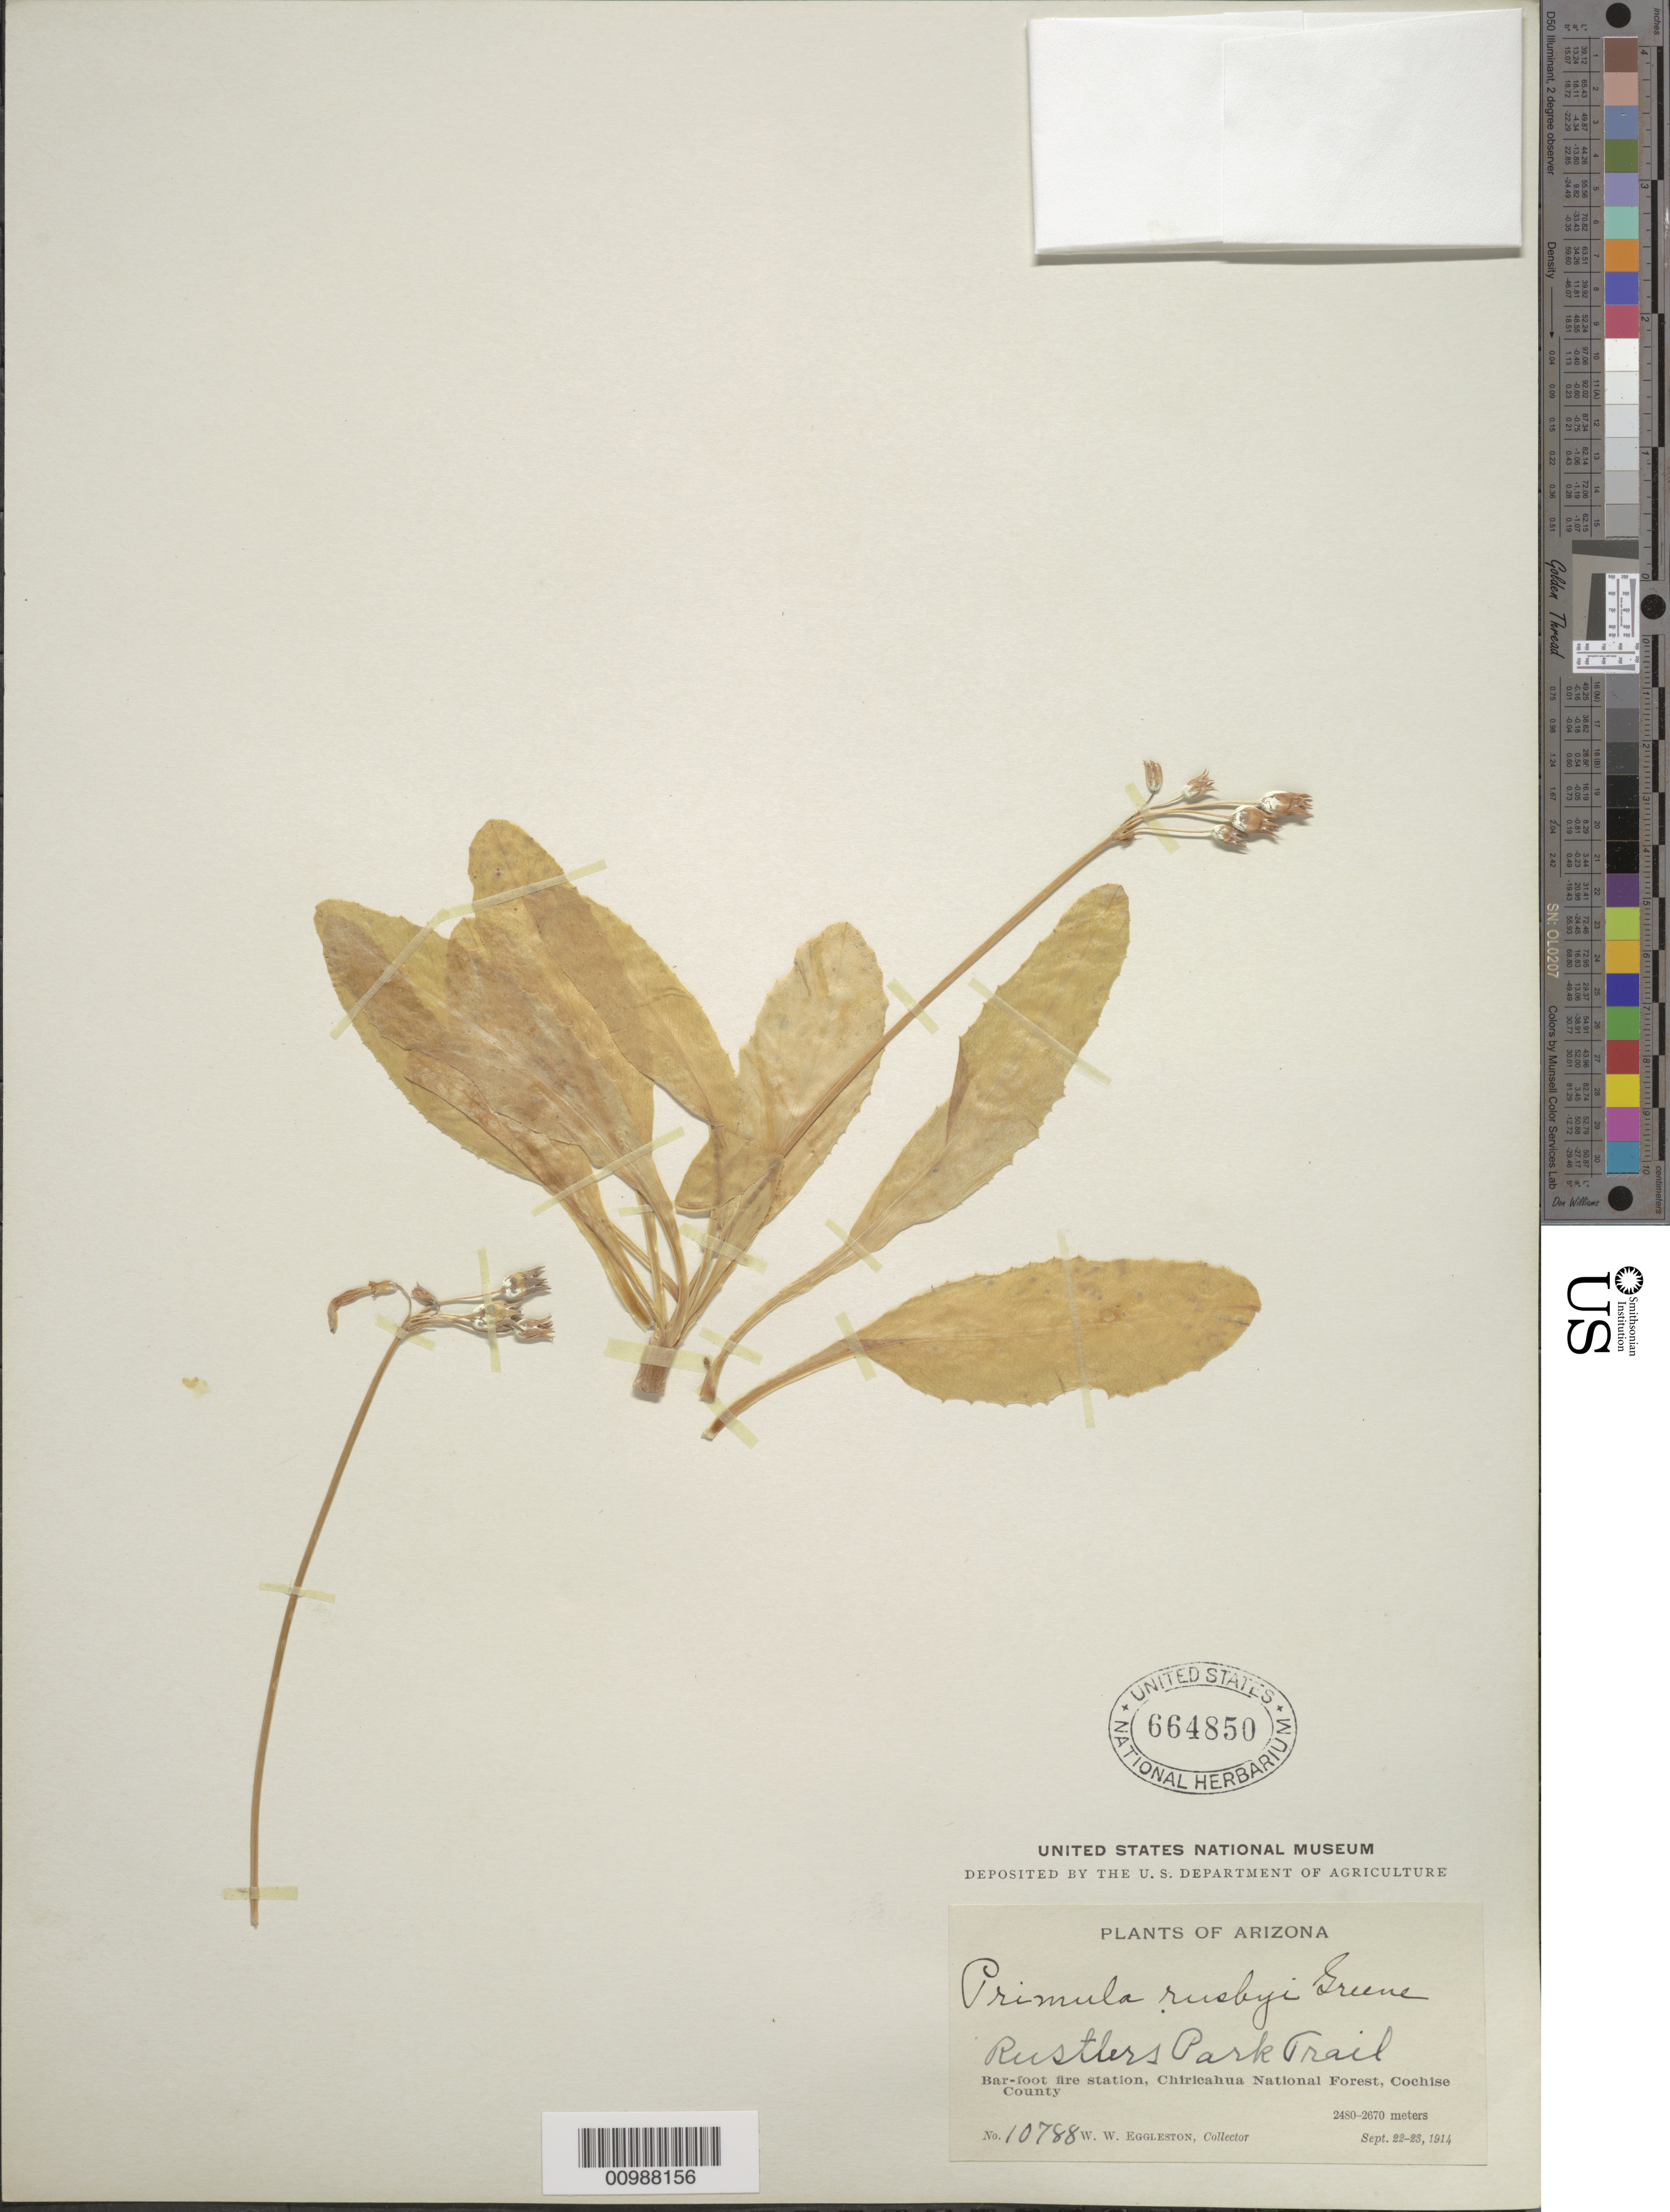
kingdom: Plantae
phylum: Tracheophyta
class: Magnoliopsida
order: Ericales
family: Primulaceae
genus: Primula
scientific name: Primula rusbyi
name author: Greene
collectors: W. W. Eggleston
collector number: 10788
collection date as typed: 22 Sep 1914 to 23 Sep 1914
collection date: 1914-09-22/1914-09-23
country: United States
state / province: Arizona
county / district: Cochise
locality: Bar-foot fire station, Chiricahua National Forest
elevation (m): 2480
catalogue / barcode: US 664850